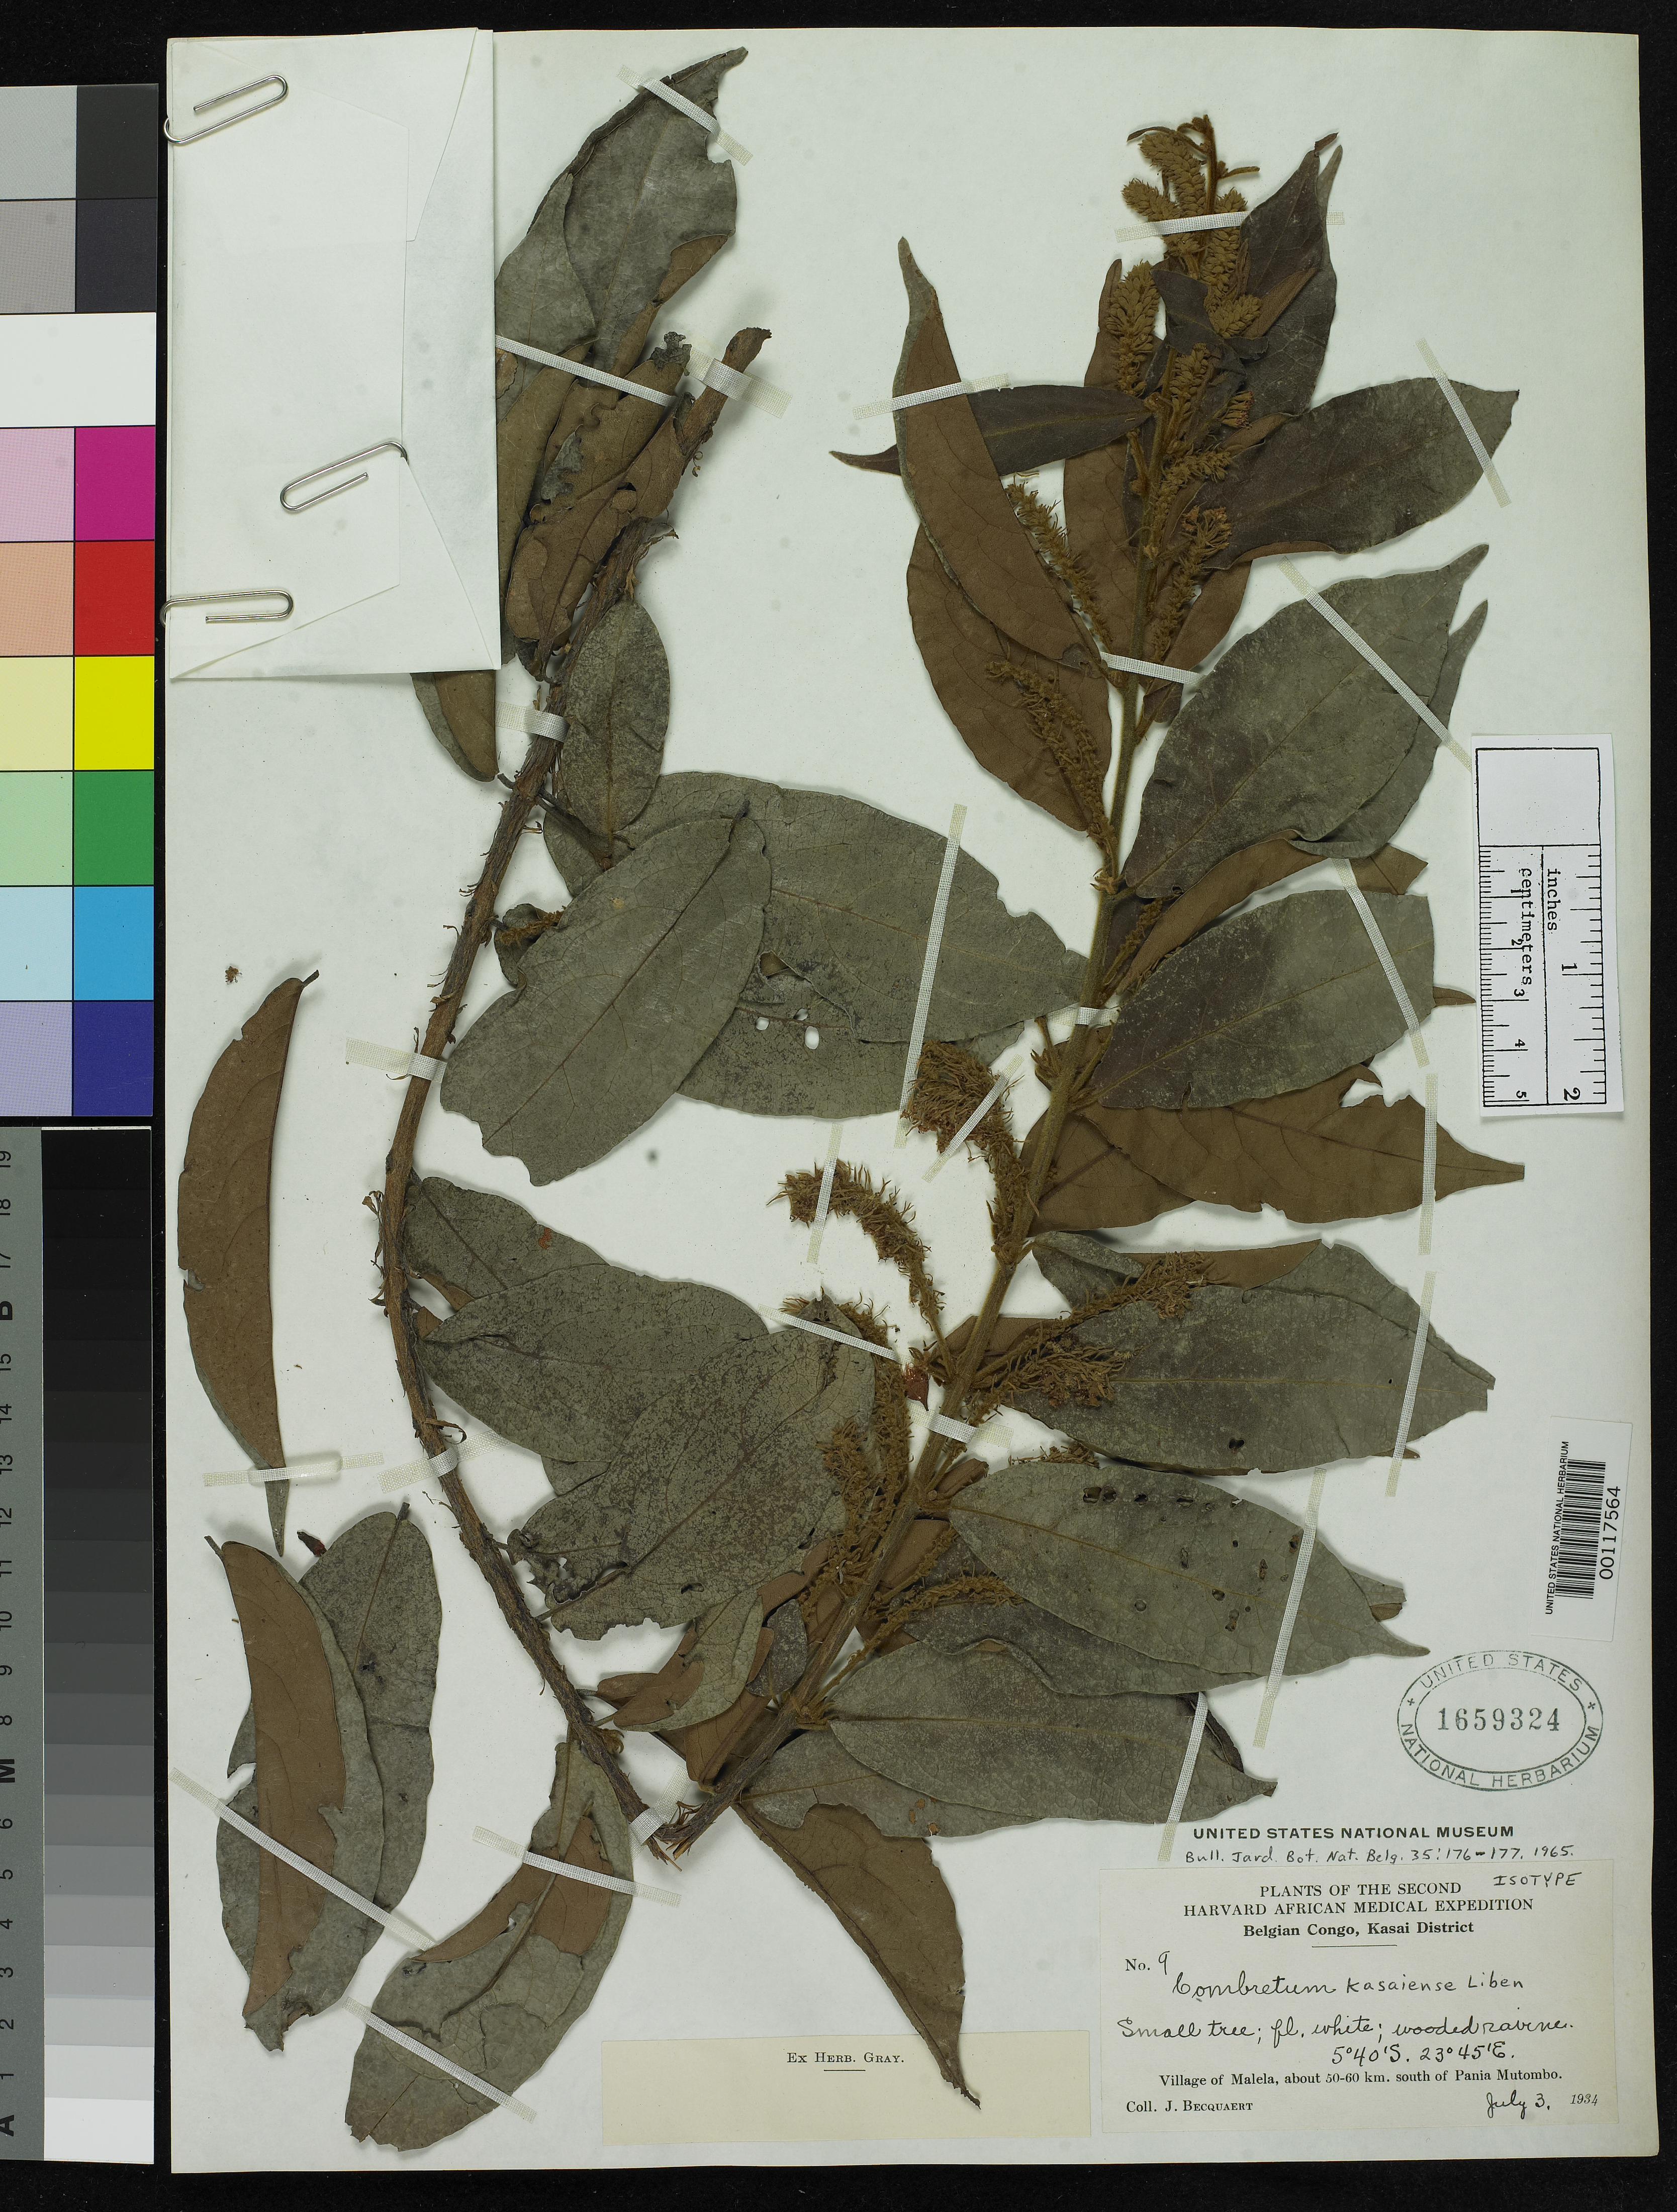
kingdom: Plantae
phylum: Tracheophyta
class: Magnoliopsida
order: Myrtales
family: Combretaceae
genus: Combretum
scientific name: Combretum kasaiense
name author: Liben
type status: Isotype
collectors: J. Bequaert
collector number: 9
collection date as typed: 03 Jul 1934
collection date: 1934-07-03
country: Congo, Democratic Republic of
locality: Kasai Malela, S of Pania Mutombo.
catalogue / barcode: US 1659324